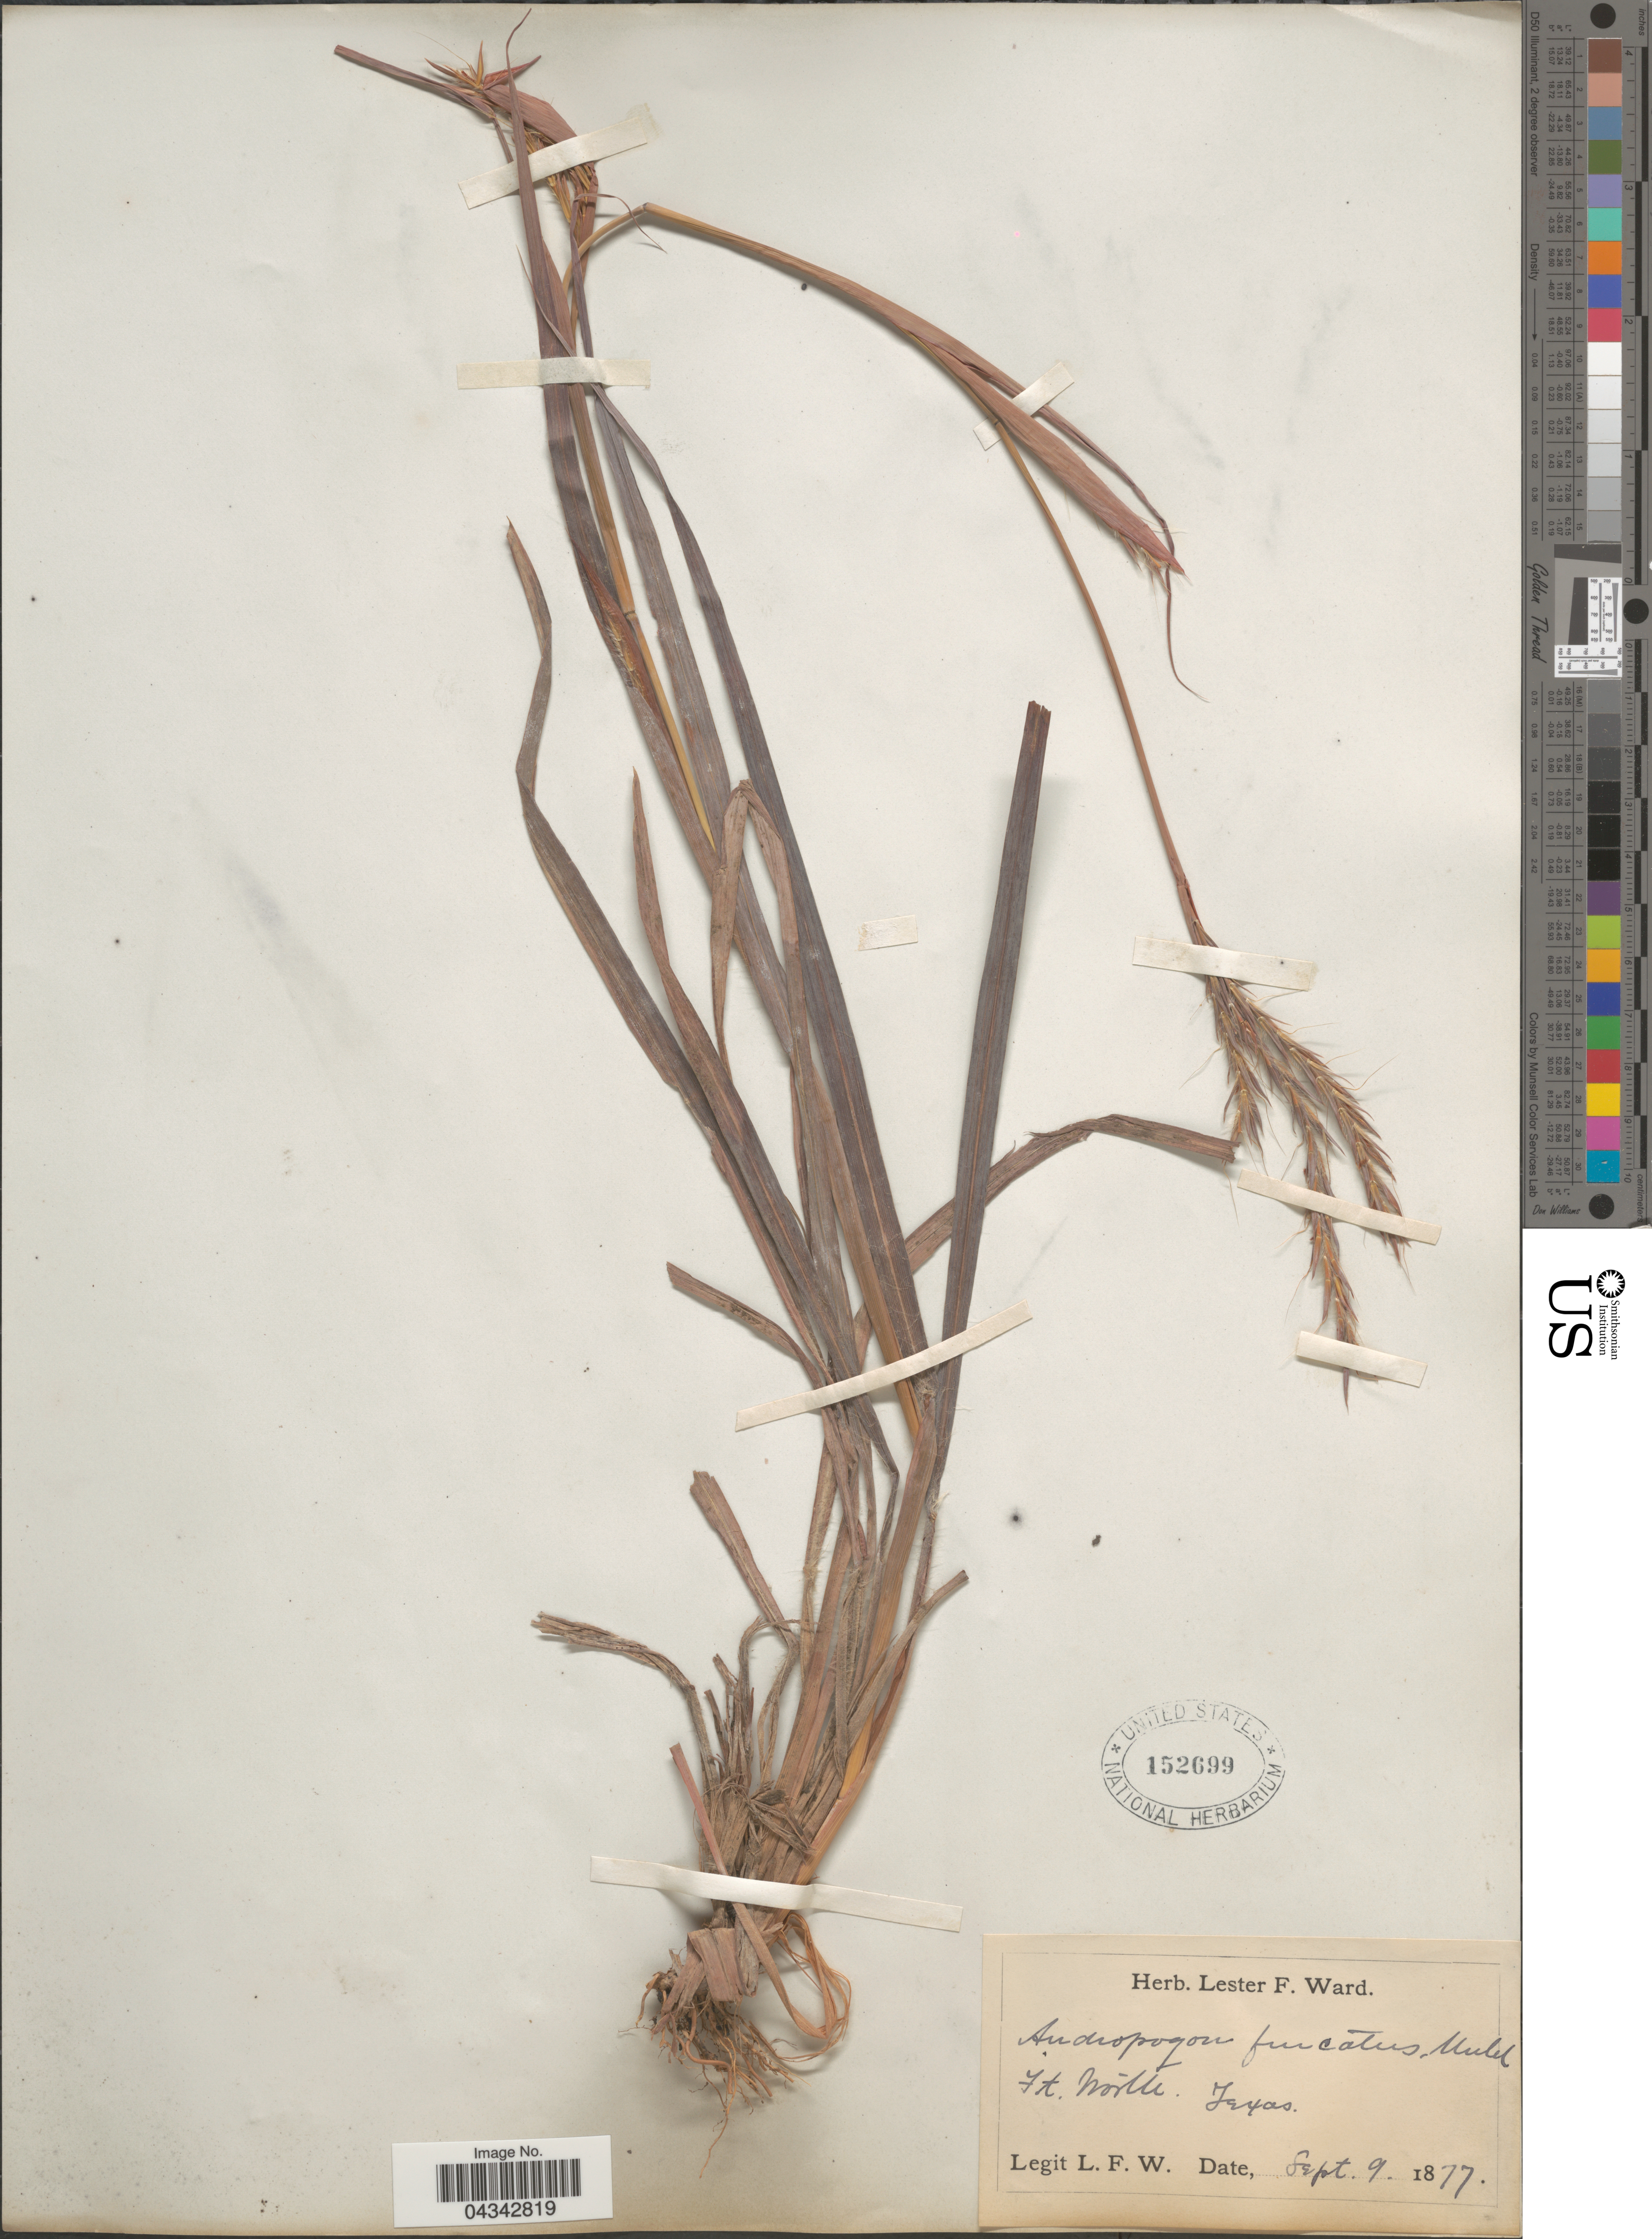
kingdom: Plantae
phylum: Tracheophyta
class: Liliopsida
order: Poales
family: Poaceae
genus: Andropogon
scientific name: Andropogon gerardii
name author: Vitman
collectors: L. F. Ward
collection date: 1877-09-09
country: United States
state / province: Texas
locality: Ft. Worth.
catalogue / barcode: US 152699